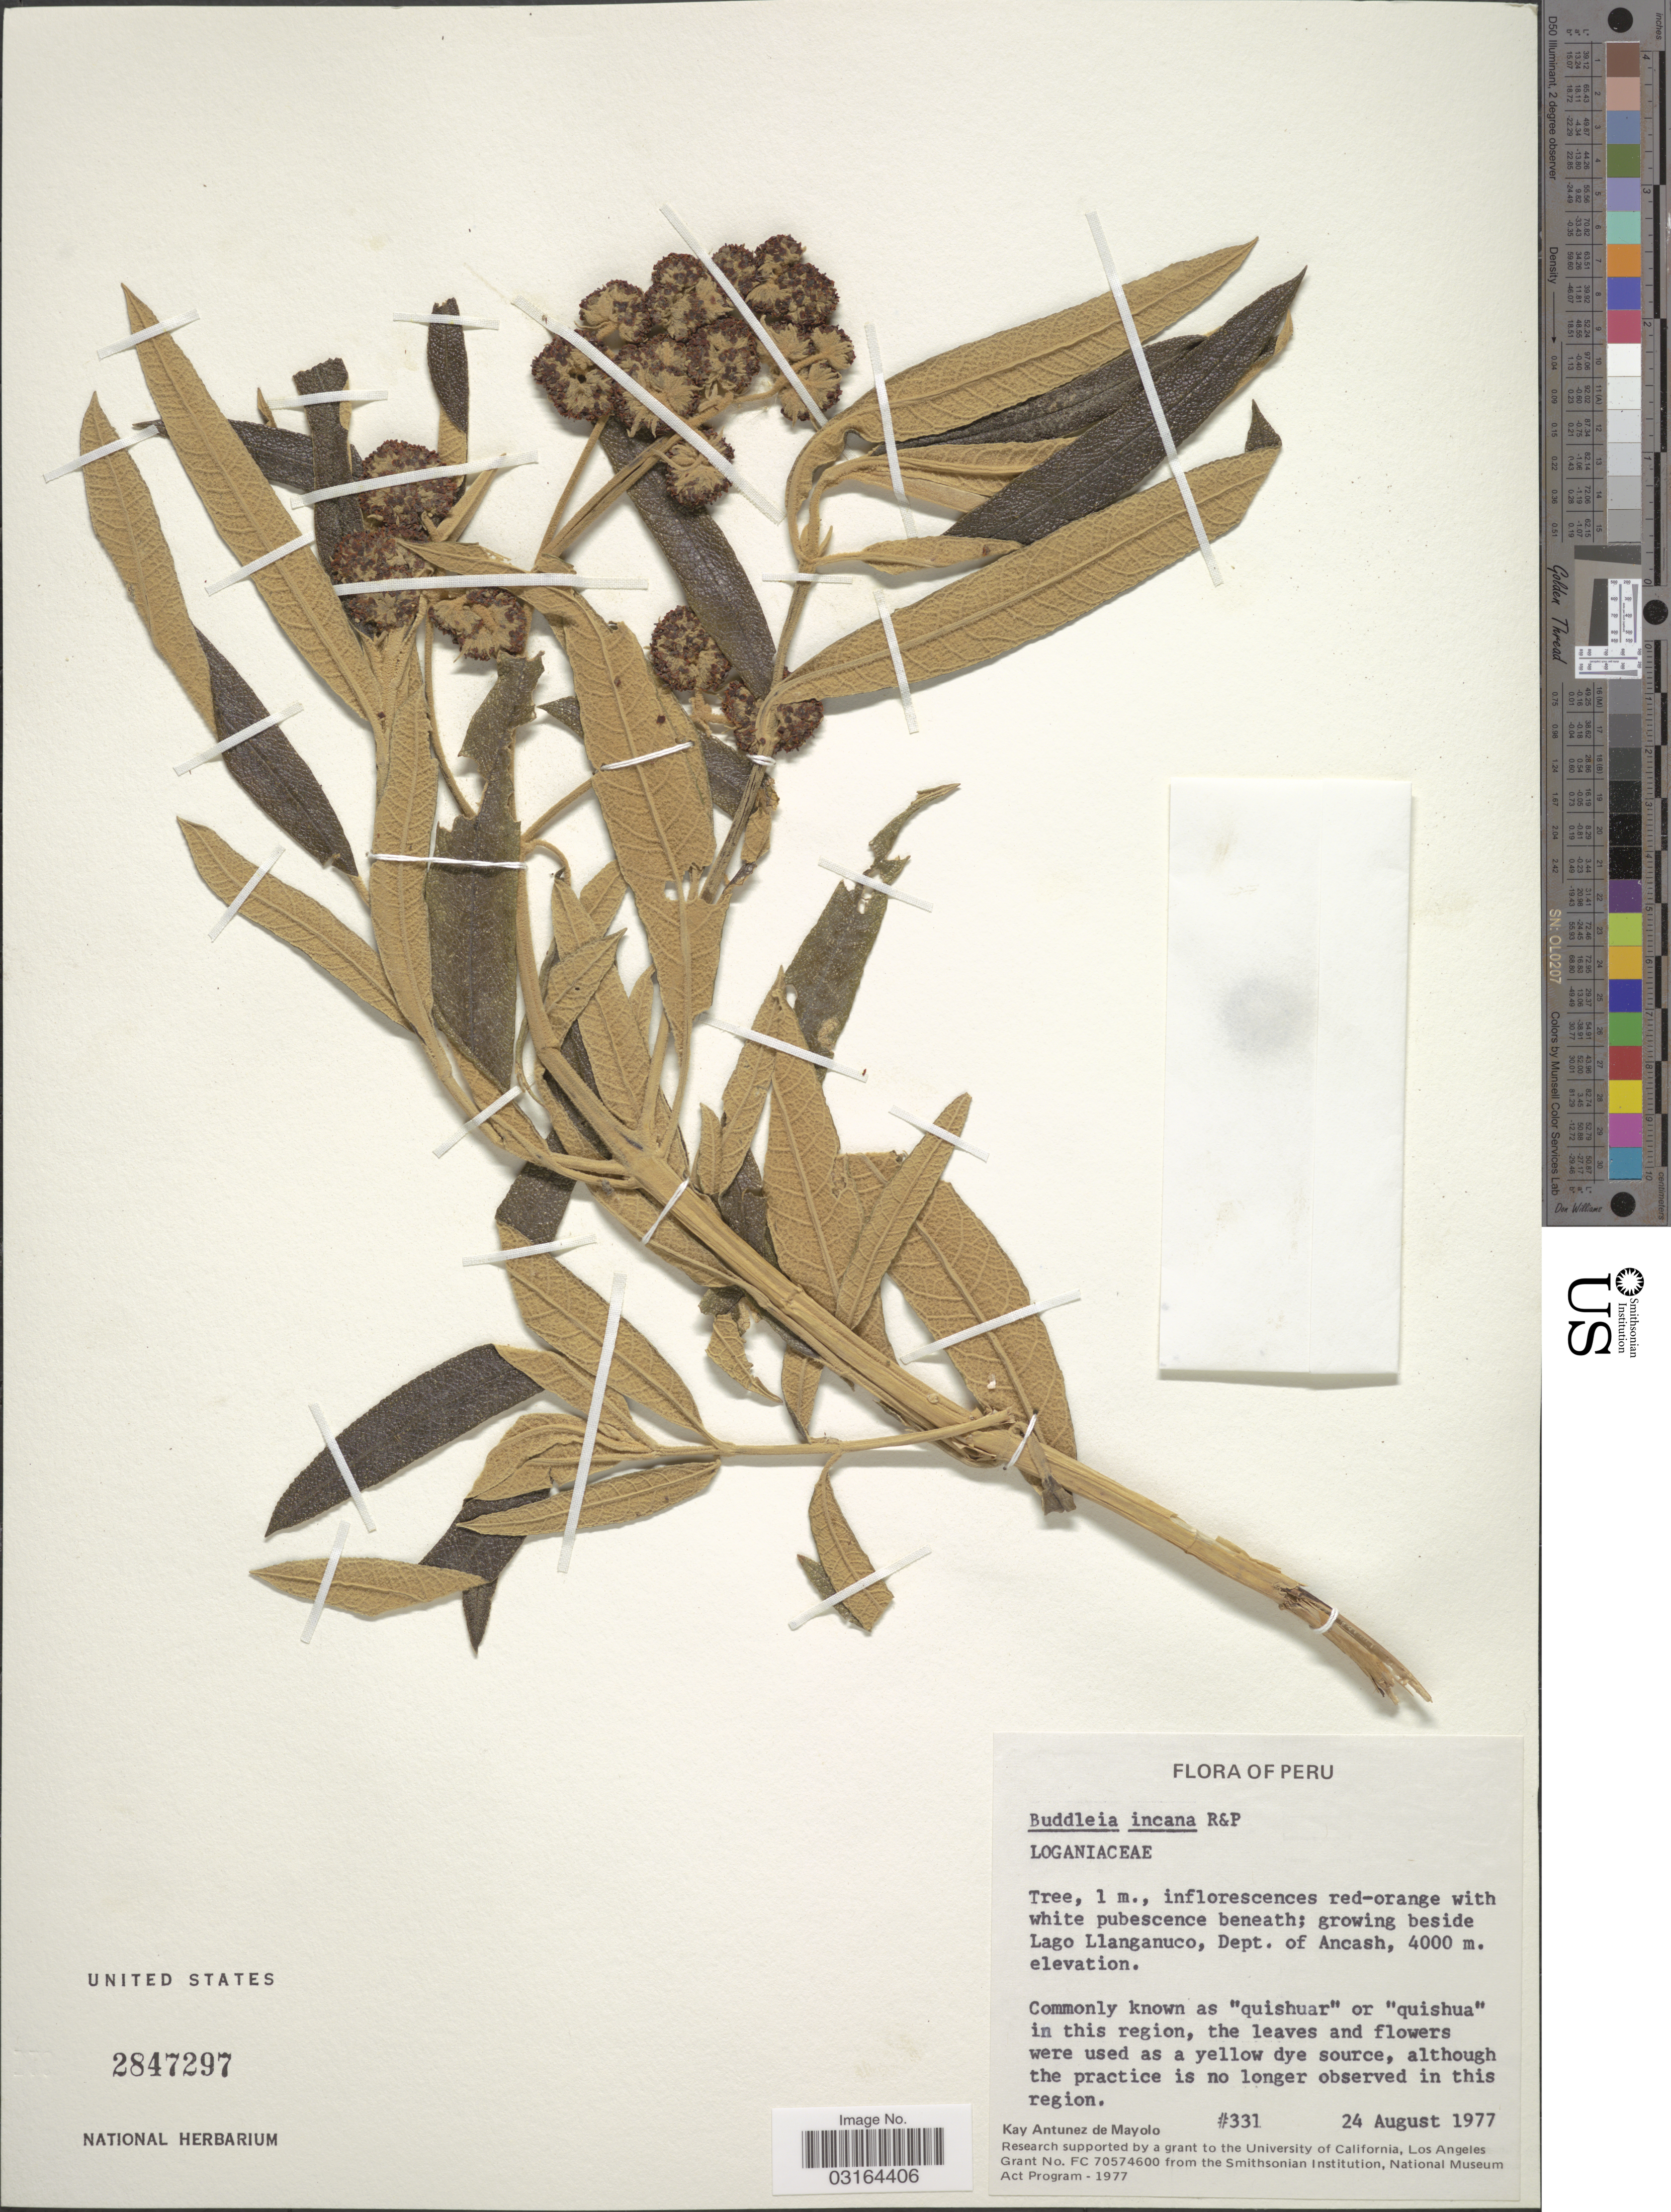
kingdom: Plantae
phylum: Tracheophyta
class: Magnoliopsida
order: Lamiales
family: Scrophulariaceae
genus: Buddleja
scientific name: Buddleja incana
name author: Ruiz & Pav.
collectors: K. Antunez de Mayolo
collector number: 331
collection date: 1977-08-24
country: Peru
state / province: Ancash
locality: Lago Llanganuco, Dept. of Ancash.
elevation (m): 4000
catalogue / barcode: US 2847297